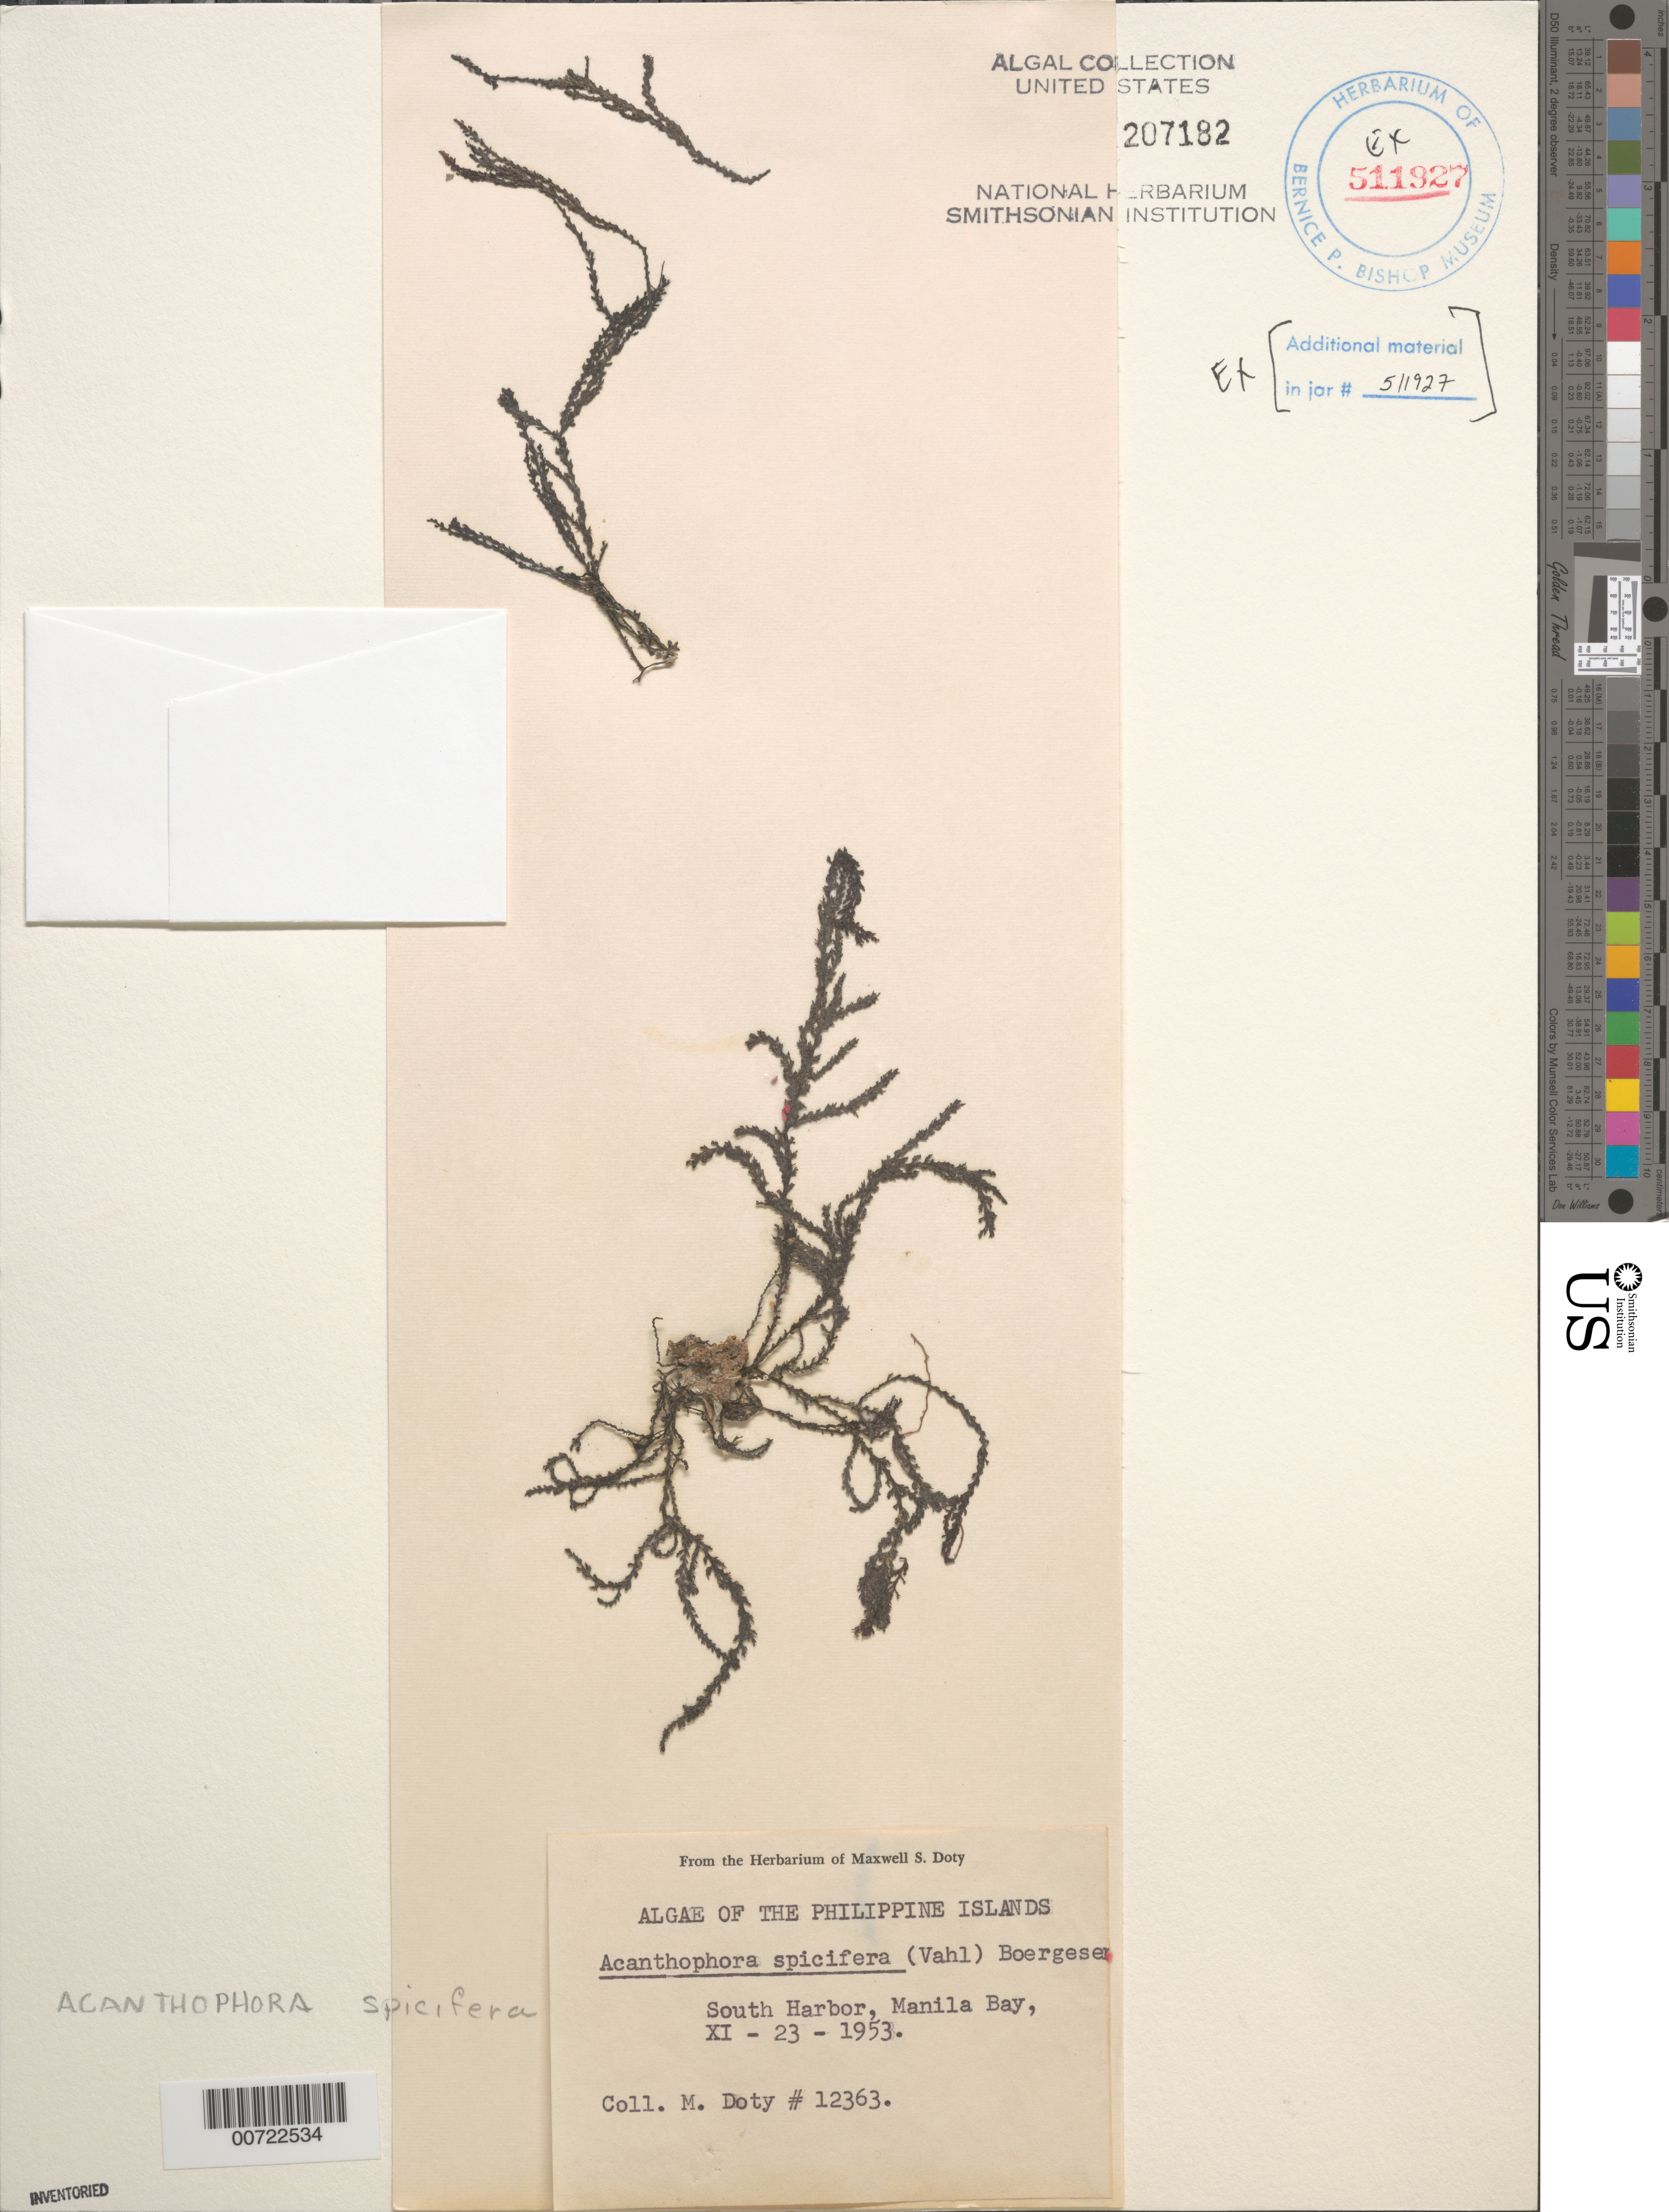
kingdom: Plantae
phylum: Rhodophyta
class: Florideophyceae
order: Ceramiales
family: Rhodomelaceae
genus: Acanthophora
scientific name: Acanthophora spicifera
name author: (Vahl) Børgesen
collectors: M. S. Doty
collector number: MSD 12363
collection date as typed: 23 Nov 1953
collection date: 1953-11-23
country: Philippines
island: Luzon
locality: South Harbor, Manila Bay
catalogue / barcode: US 207182